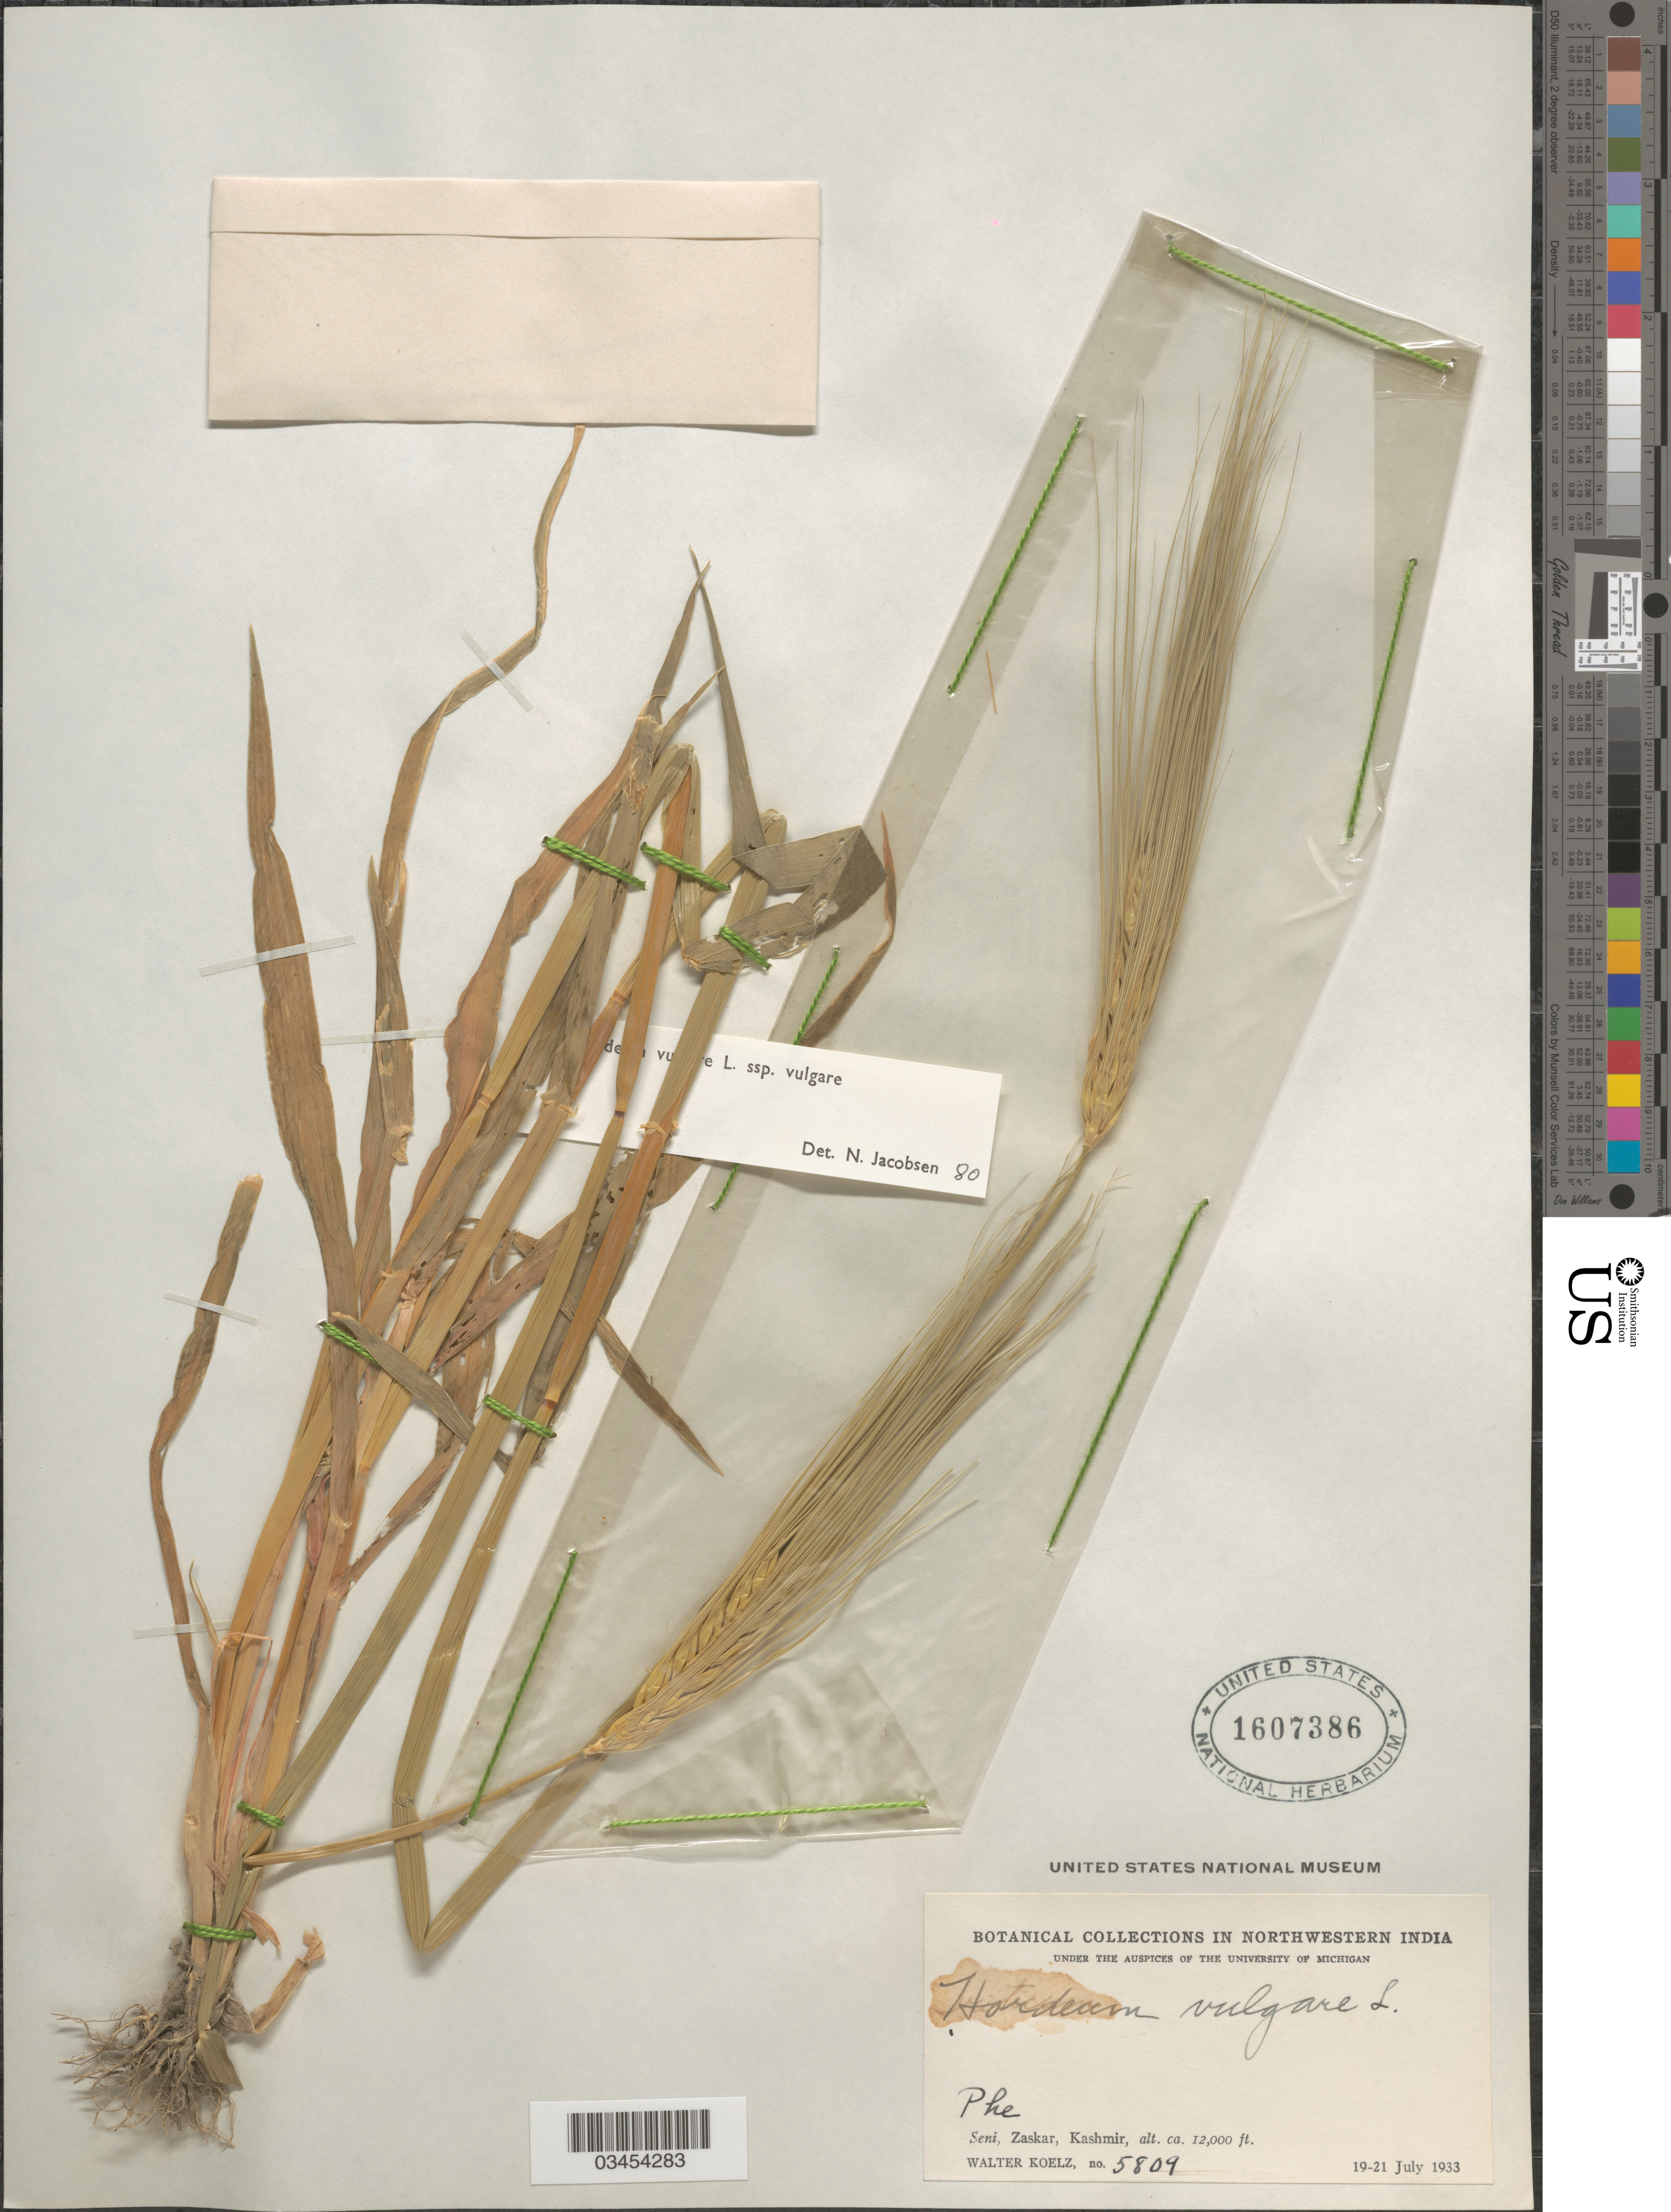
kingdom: Plantae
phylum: Tracheophyta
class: Liliopsida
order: Poales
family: Poaceae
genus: Hordeum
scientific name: Hordeum vulgare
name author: L.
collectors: W. N. Koelz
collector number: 5809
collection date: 1933-07-19/1933-07-21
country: India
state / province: Jammu and Kashmir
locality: Northwestern India. Phe. Seni, Zaskar, Kashmir.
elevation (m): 3658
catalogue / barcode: US 1607386